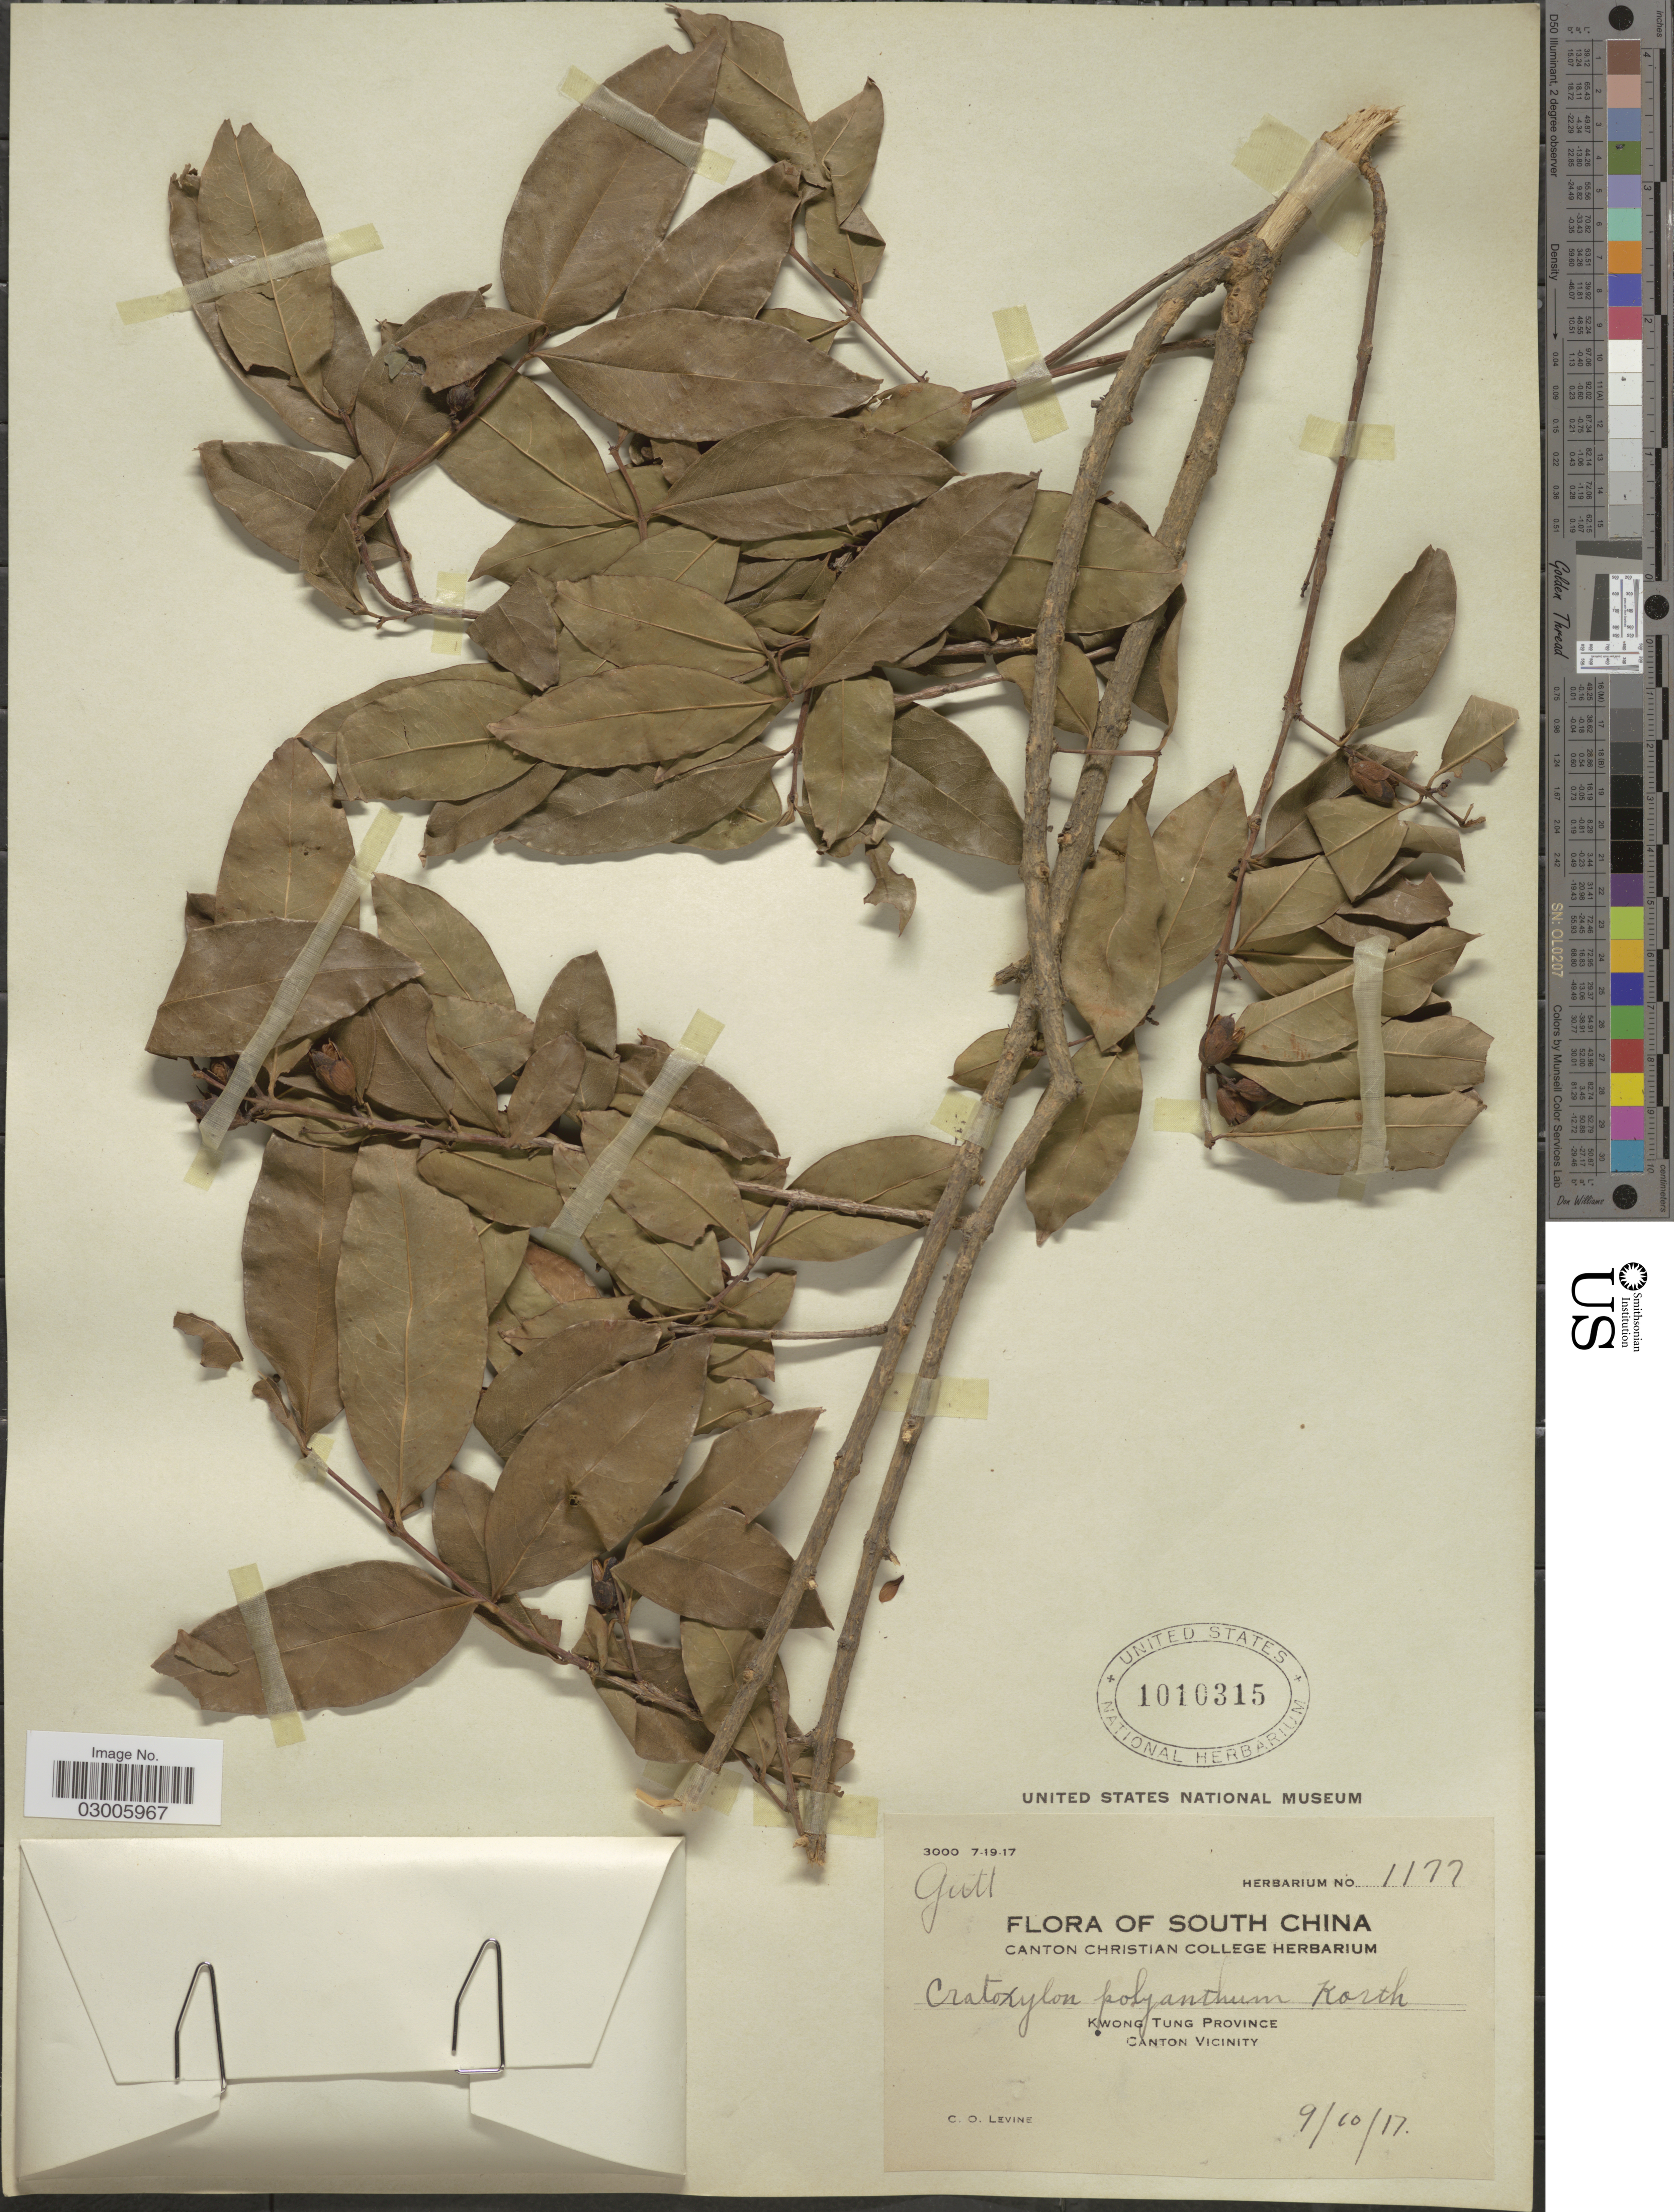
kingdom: Plantae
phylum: Tracheophyta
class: Magnoliopsida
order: Malpighiales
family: Hypericaceae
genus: Cratoxylum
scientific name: Cratoxylum polyanthum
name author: Korth.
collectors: C. O. Levine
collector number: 1177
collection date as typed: Transcribed d/m/y: 9/10/17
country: China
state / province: Guangdong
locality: Kwong Tung Province. Canton Vicinity.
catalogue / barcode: US 1010315